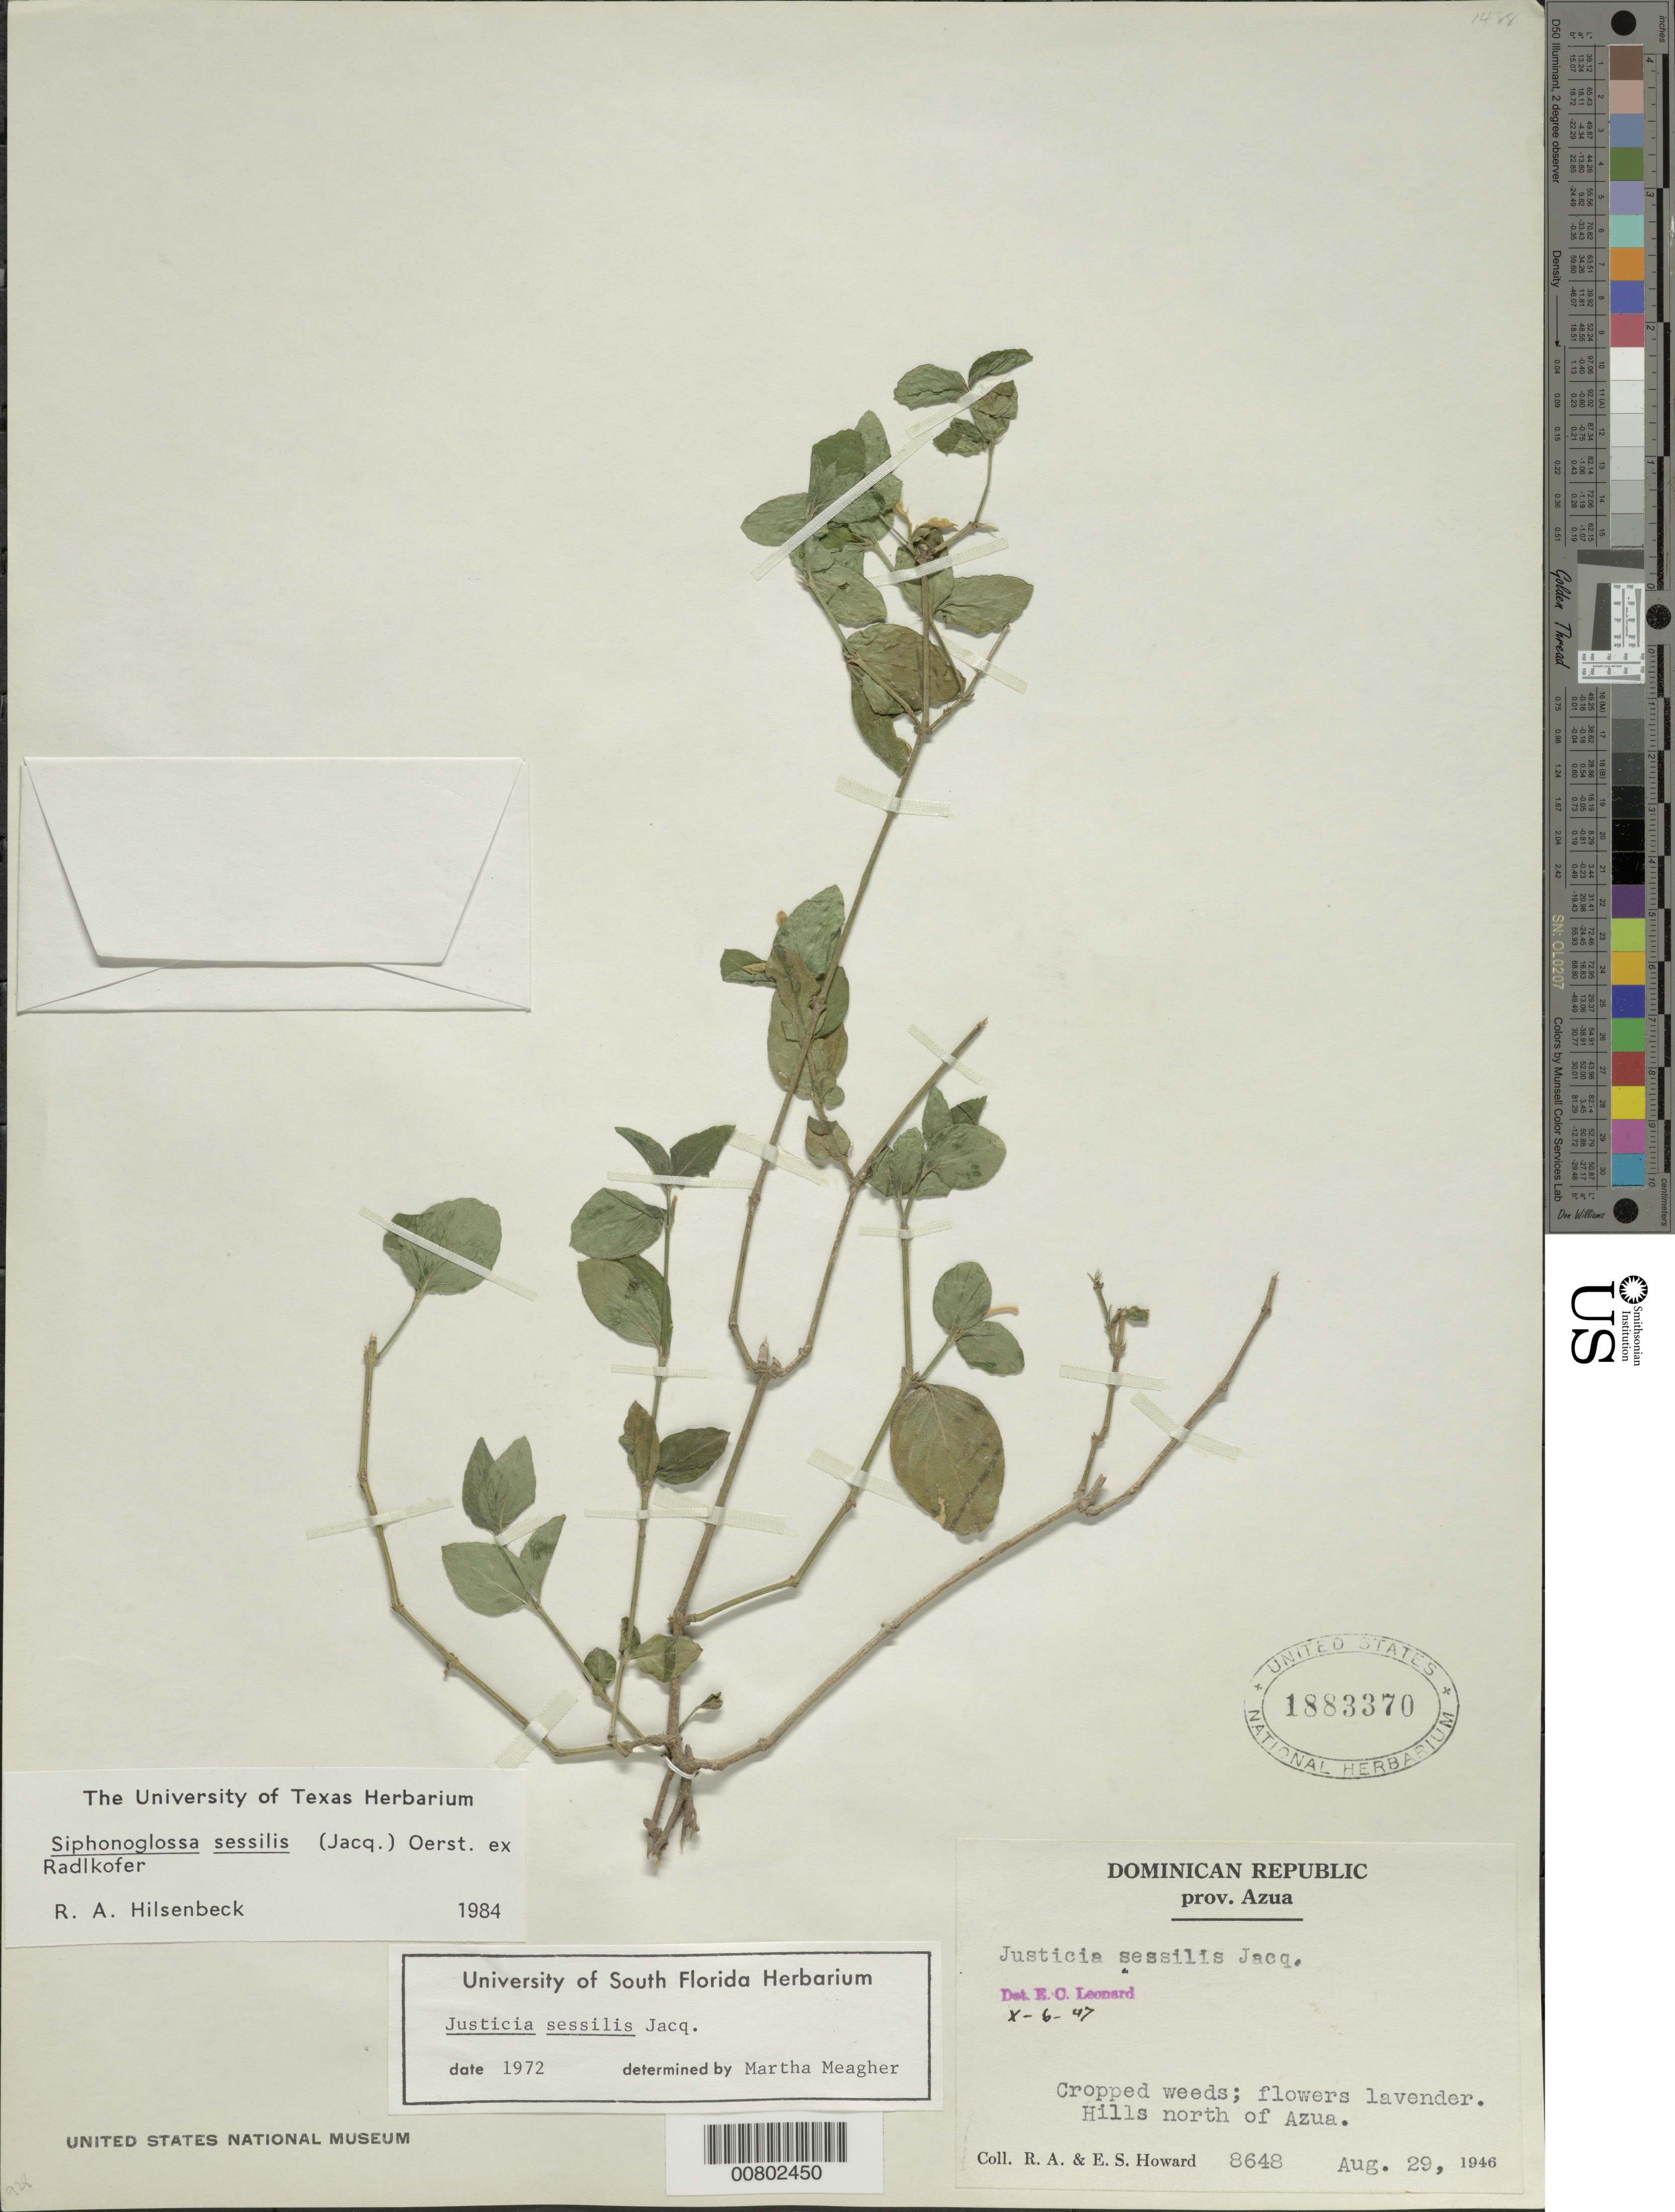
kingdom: Plantae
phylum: Tracheophyta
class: Magnoliopsida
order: Lamiales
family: Acanthaceae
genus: Siphonoglossa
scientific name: Siphonoglossa sessilis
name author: (Jacq.) D.N. Gibson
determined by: Hilsenbeck, R. A.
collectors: R. A. Howard & E. S. Howard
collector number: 8648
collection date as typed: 29 Aug 1946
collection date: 1946-08-29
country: Dominican Republic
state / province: Azua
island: Hispaniola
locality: N of Azua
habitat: Hills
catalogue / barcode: US 1883370